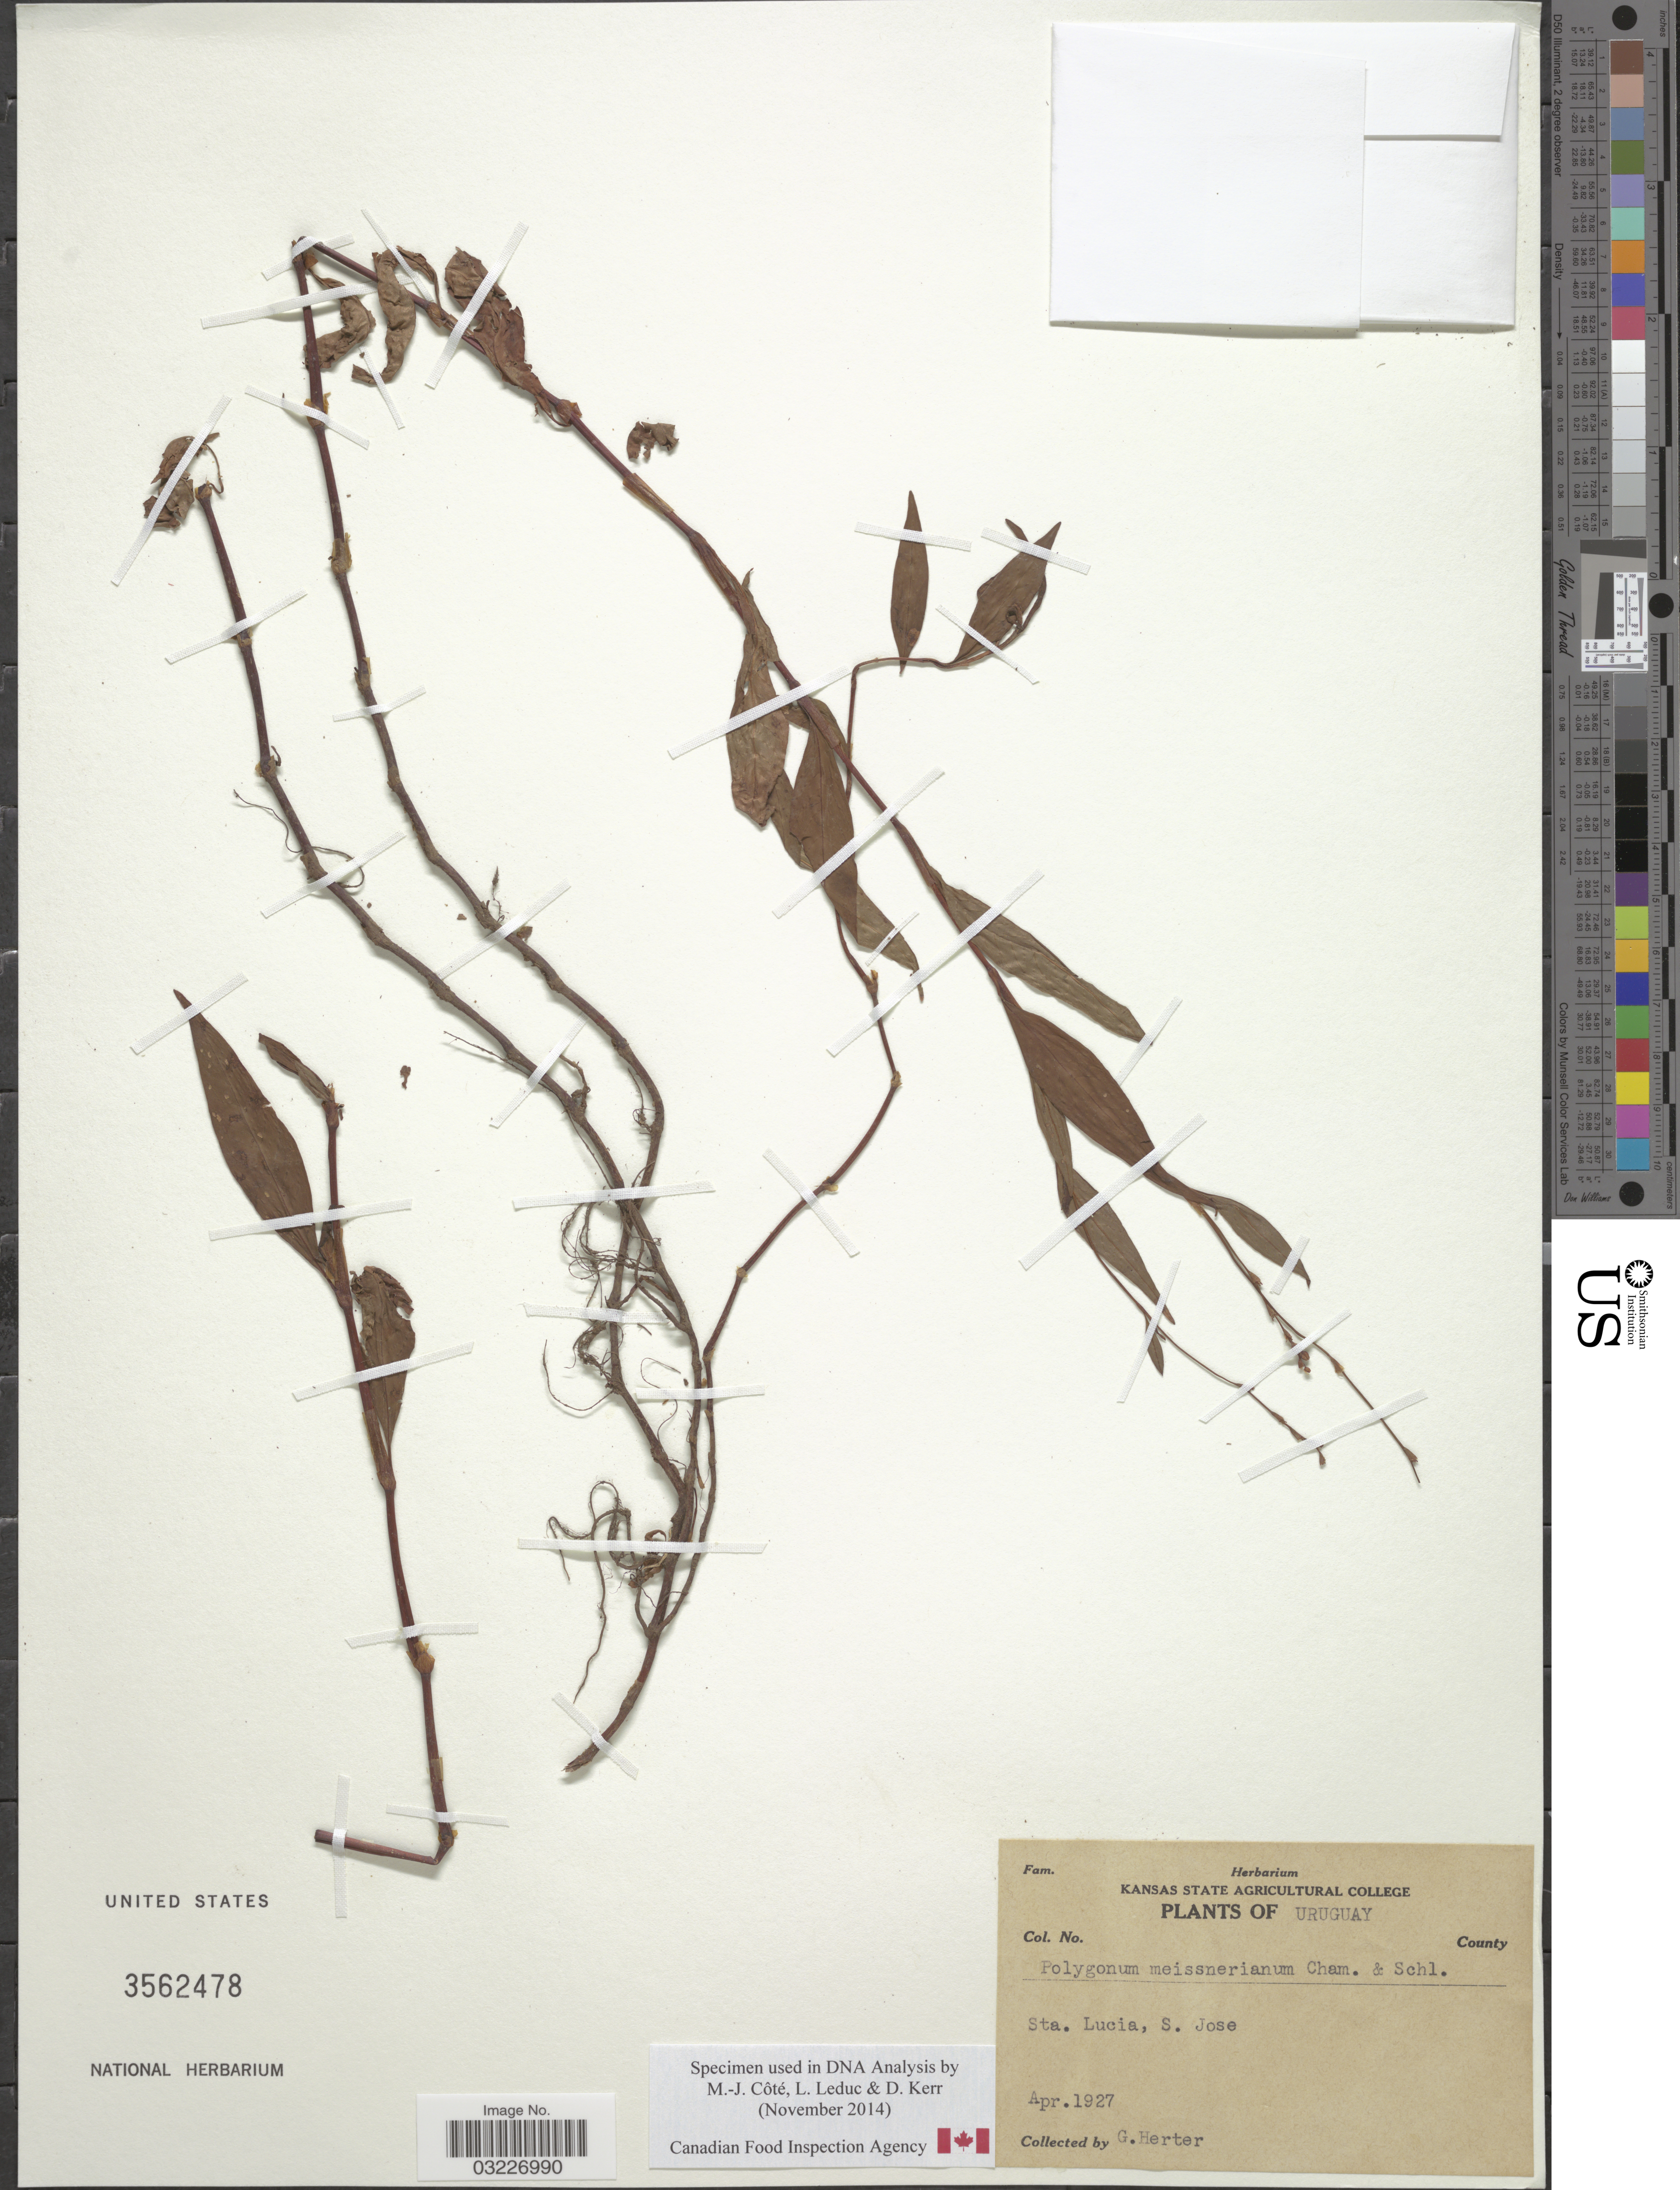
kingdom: Plantae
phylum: Tracheophyta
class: Magnoliopsida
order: Caryophyllales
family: Polygonaceae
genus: Polygonum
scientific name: Polygonum meisnerianum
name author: Cham. & Schltdl.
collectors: G. Herter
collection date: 1927-04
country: Uruguay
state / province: San Jose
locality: Sta. Lucia, S. Jose.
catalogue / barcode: US 3562478